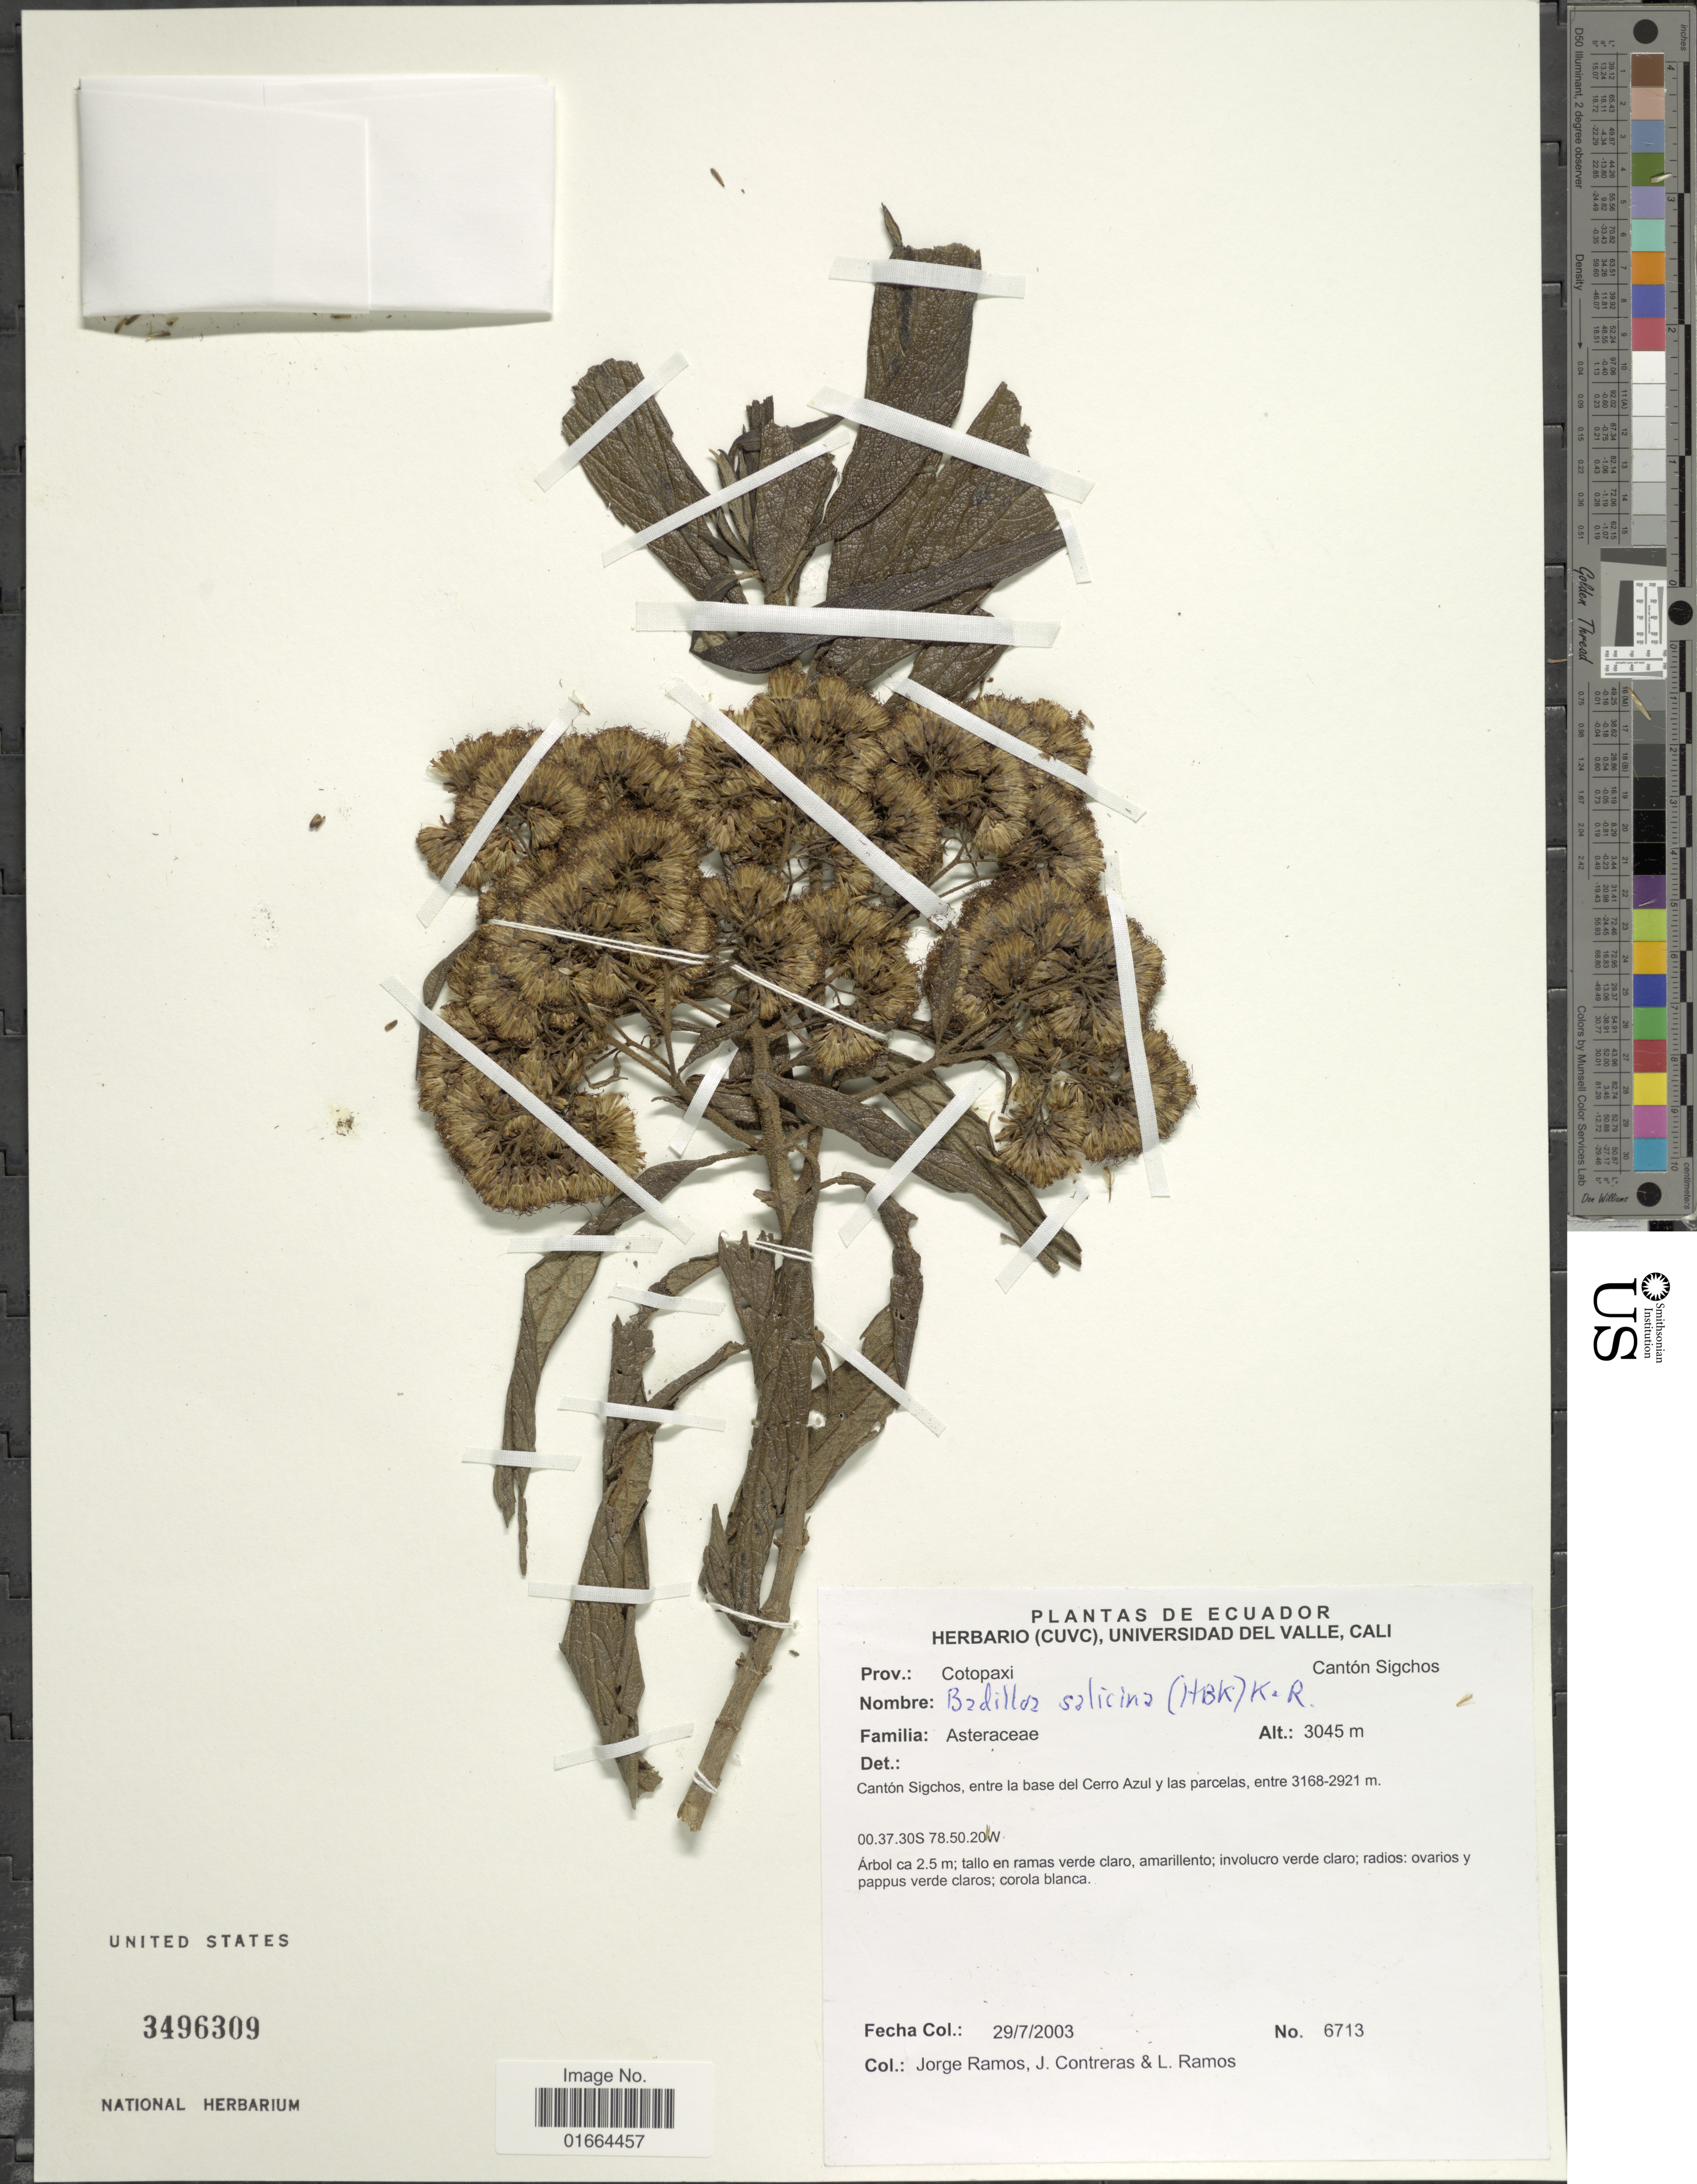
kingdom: Plantae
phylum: Tracheophyta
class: Magnoliopsida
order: Asterales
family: Asteraceae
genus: Badilloa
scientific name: Badilloa salicina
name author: (Lam.) R.M. King & H. Rob.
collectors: J. Ramos, J. Contreras & L. Ramos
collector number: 6713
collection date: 2003-07-29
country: Ecuador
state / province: Cotopaxi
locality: Prov. Cotopaxi, Canton Sigchos, Cantos Sigchos, entre la base del Cerro Azul y las parcelas, entre 3168-2921 m.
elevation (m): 3045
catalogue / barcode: US 3496309